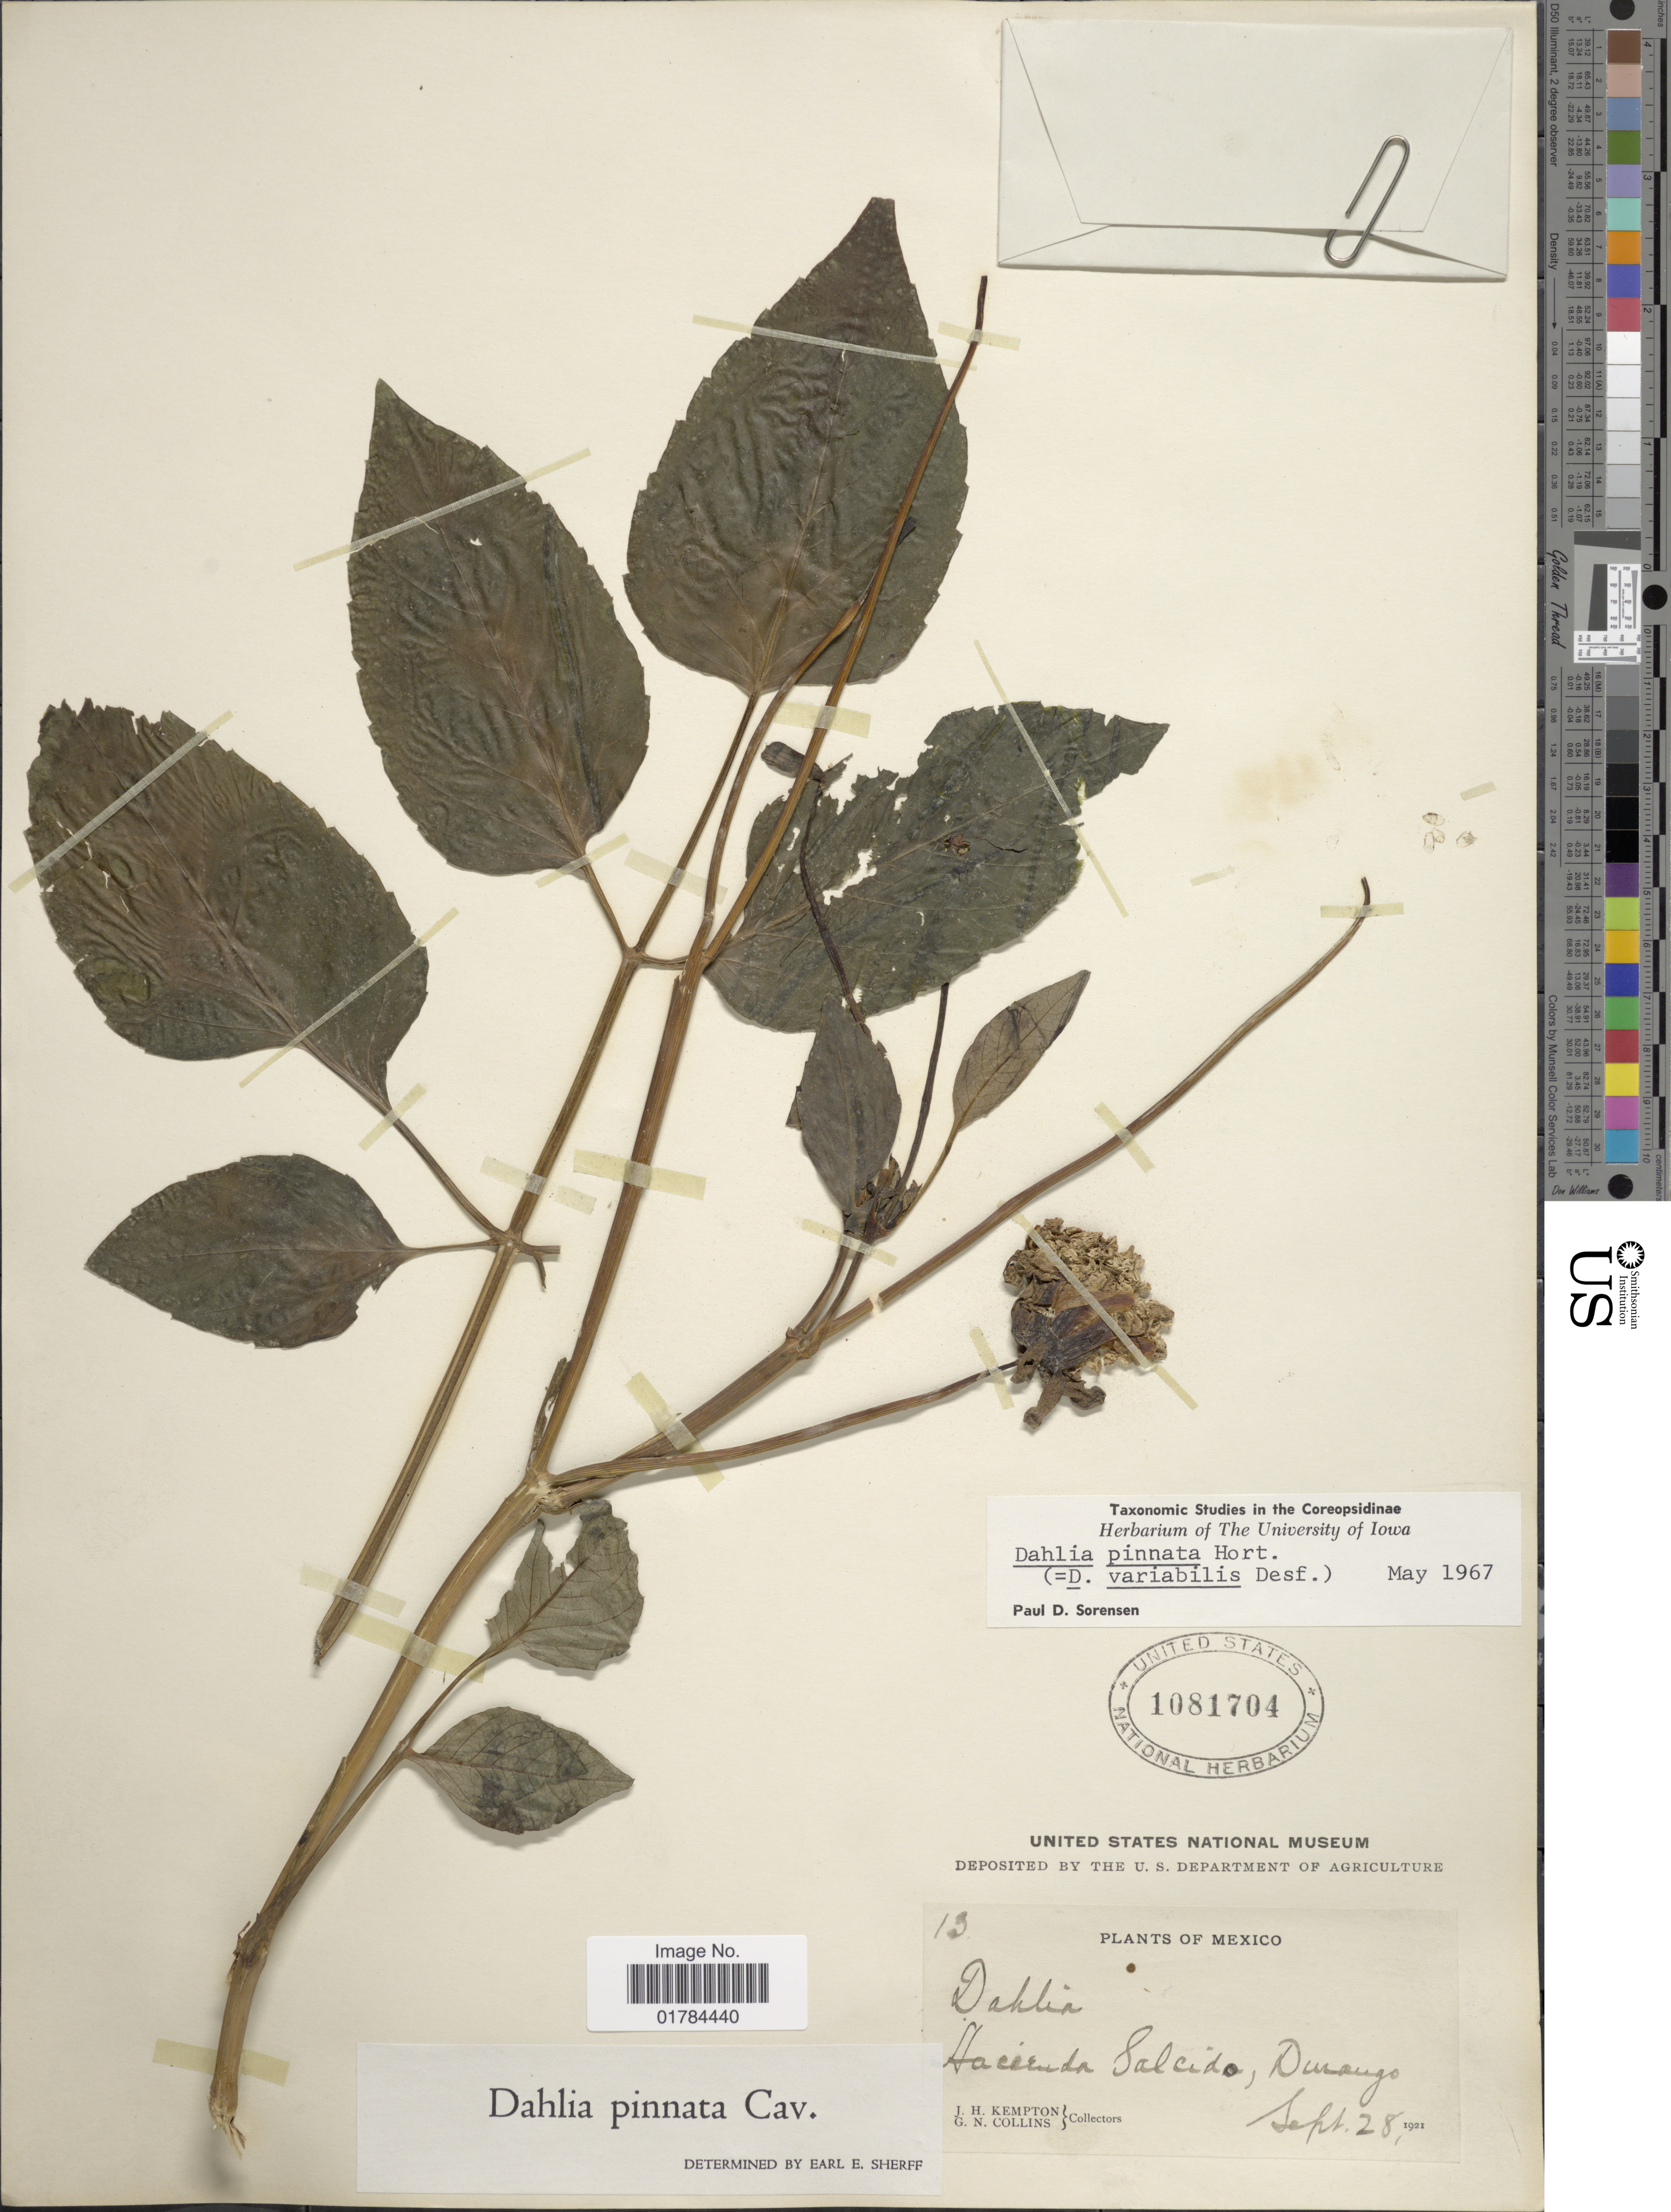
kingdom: Plantae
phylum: Tracheophyta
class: Magnoliopsida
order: Asterales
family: Asteraceae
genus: Dahlia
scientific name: Dahlia pinnata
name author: Cav.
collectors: J. H. Kempton & G. Collins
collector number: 13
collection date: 1921-09-28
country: Mexico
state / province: Durango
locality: Hacienda Salcido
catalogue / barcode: US 1081704